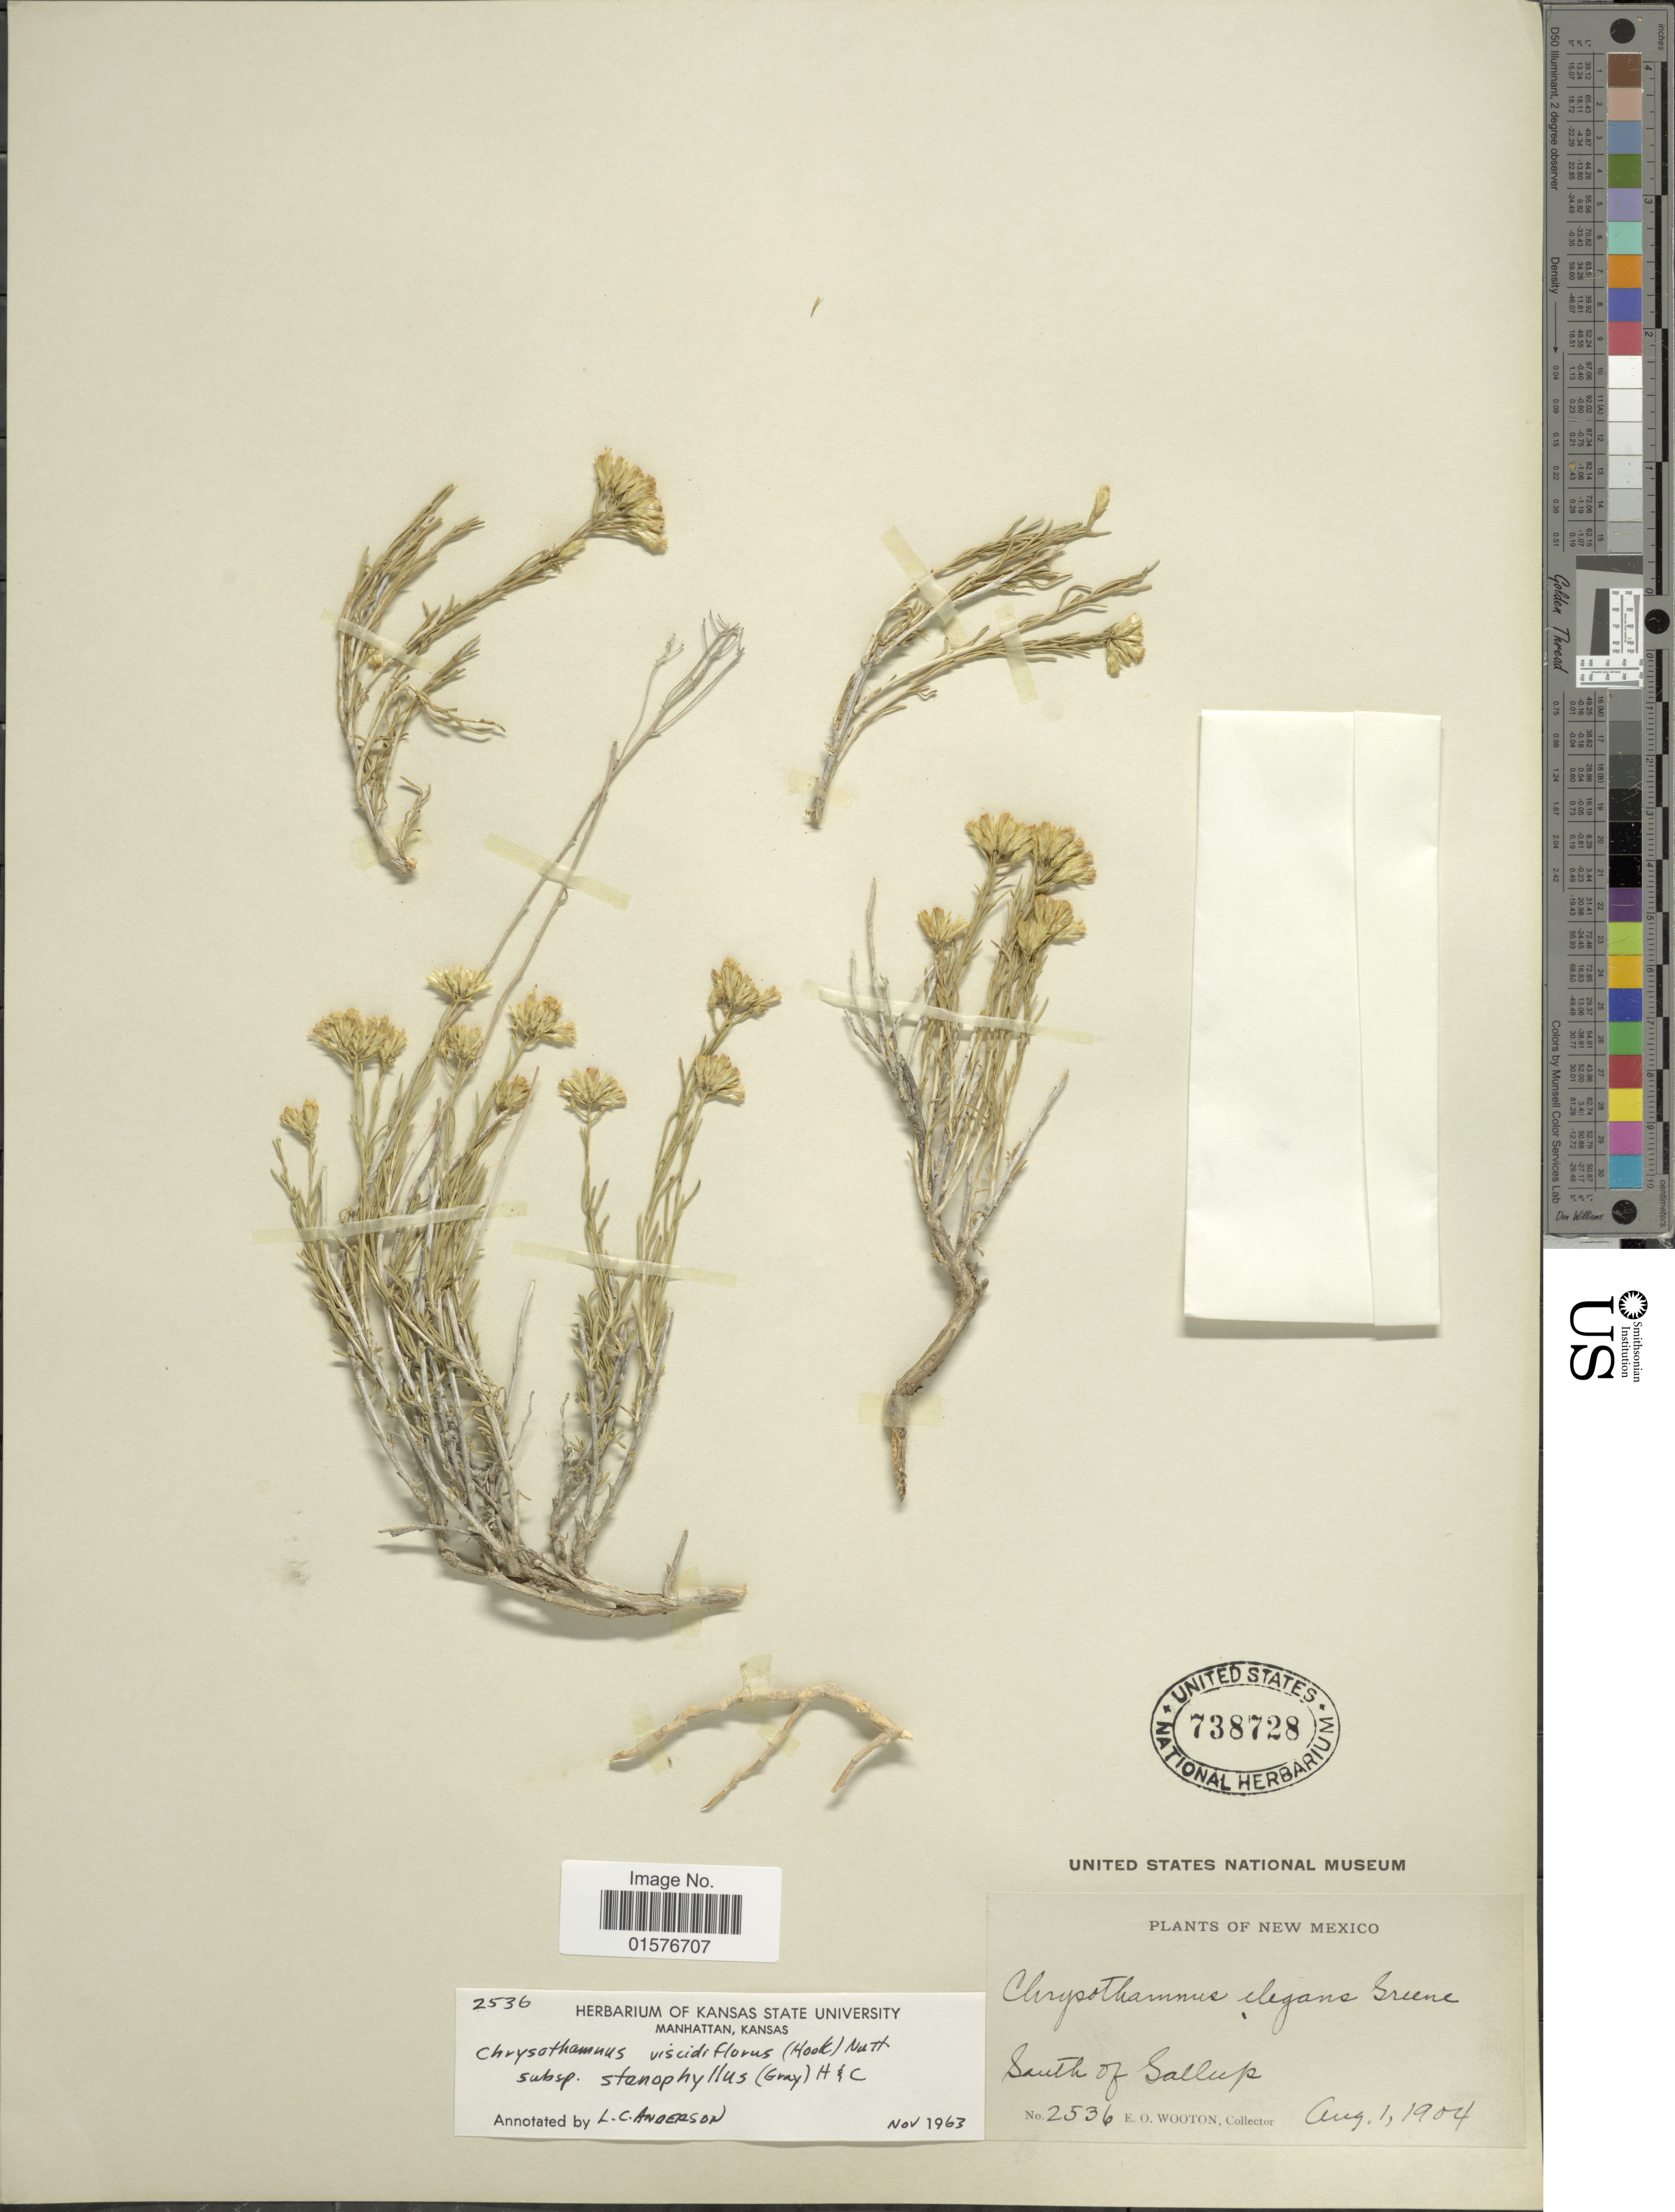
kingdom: Plantae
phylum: Tracheophyta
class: Magnoliopsida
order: Asterales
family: Asteraceae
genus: Chrysothamnus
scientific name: Chrysothamnus viscidiflorus subsp. stenophyllus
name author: (A. Gray) H.M. Hall & Clem.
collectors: E. O. Wooton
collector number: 2536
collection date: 1904-08-01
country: United States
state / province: New Mexico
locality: South of Sallup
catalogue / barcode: US 738728